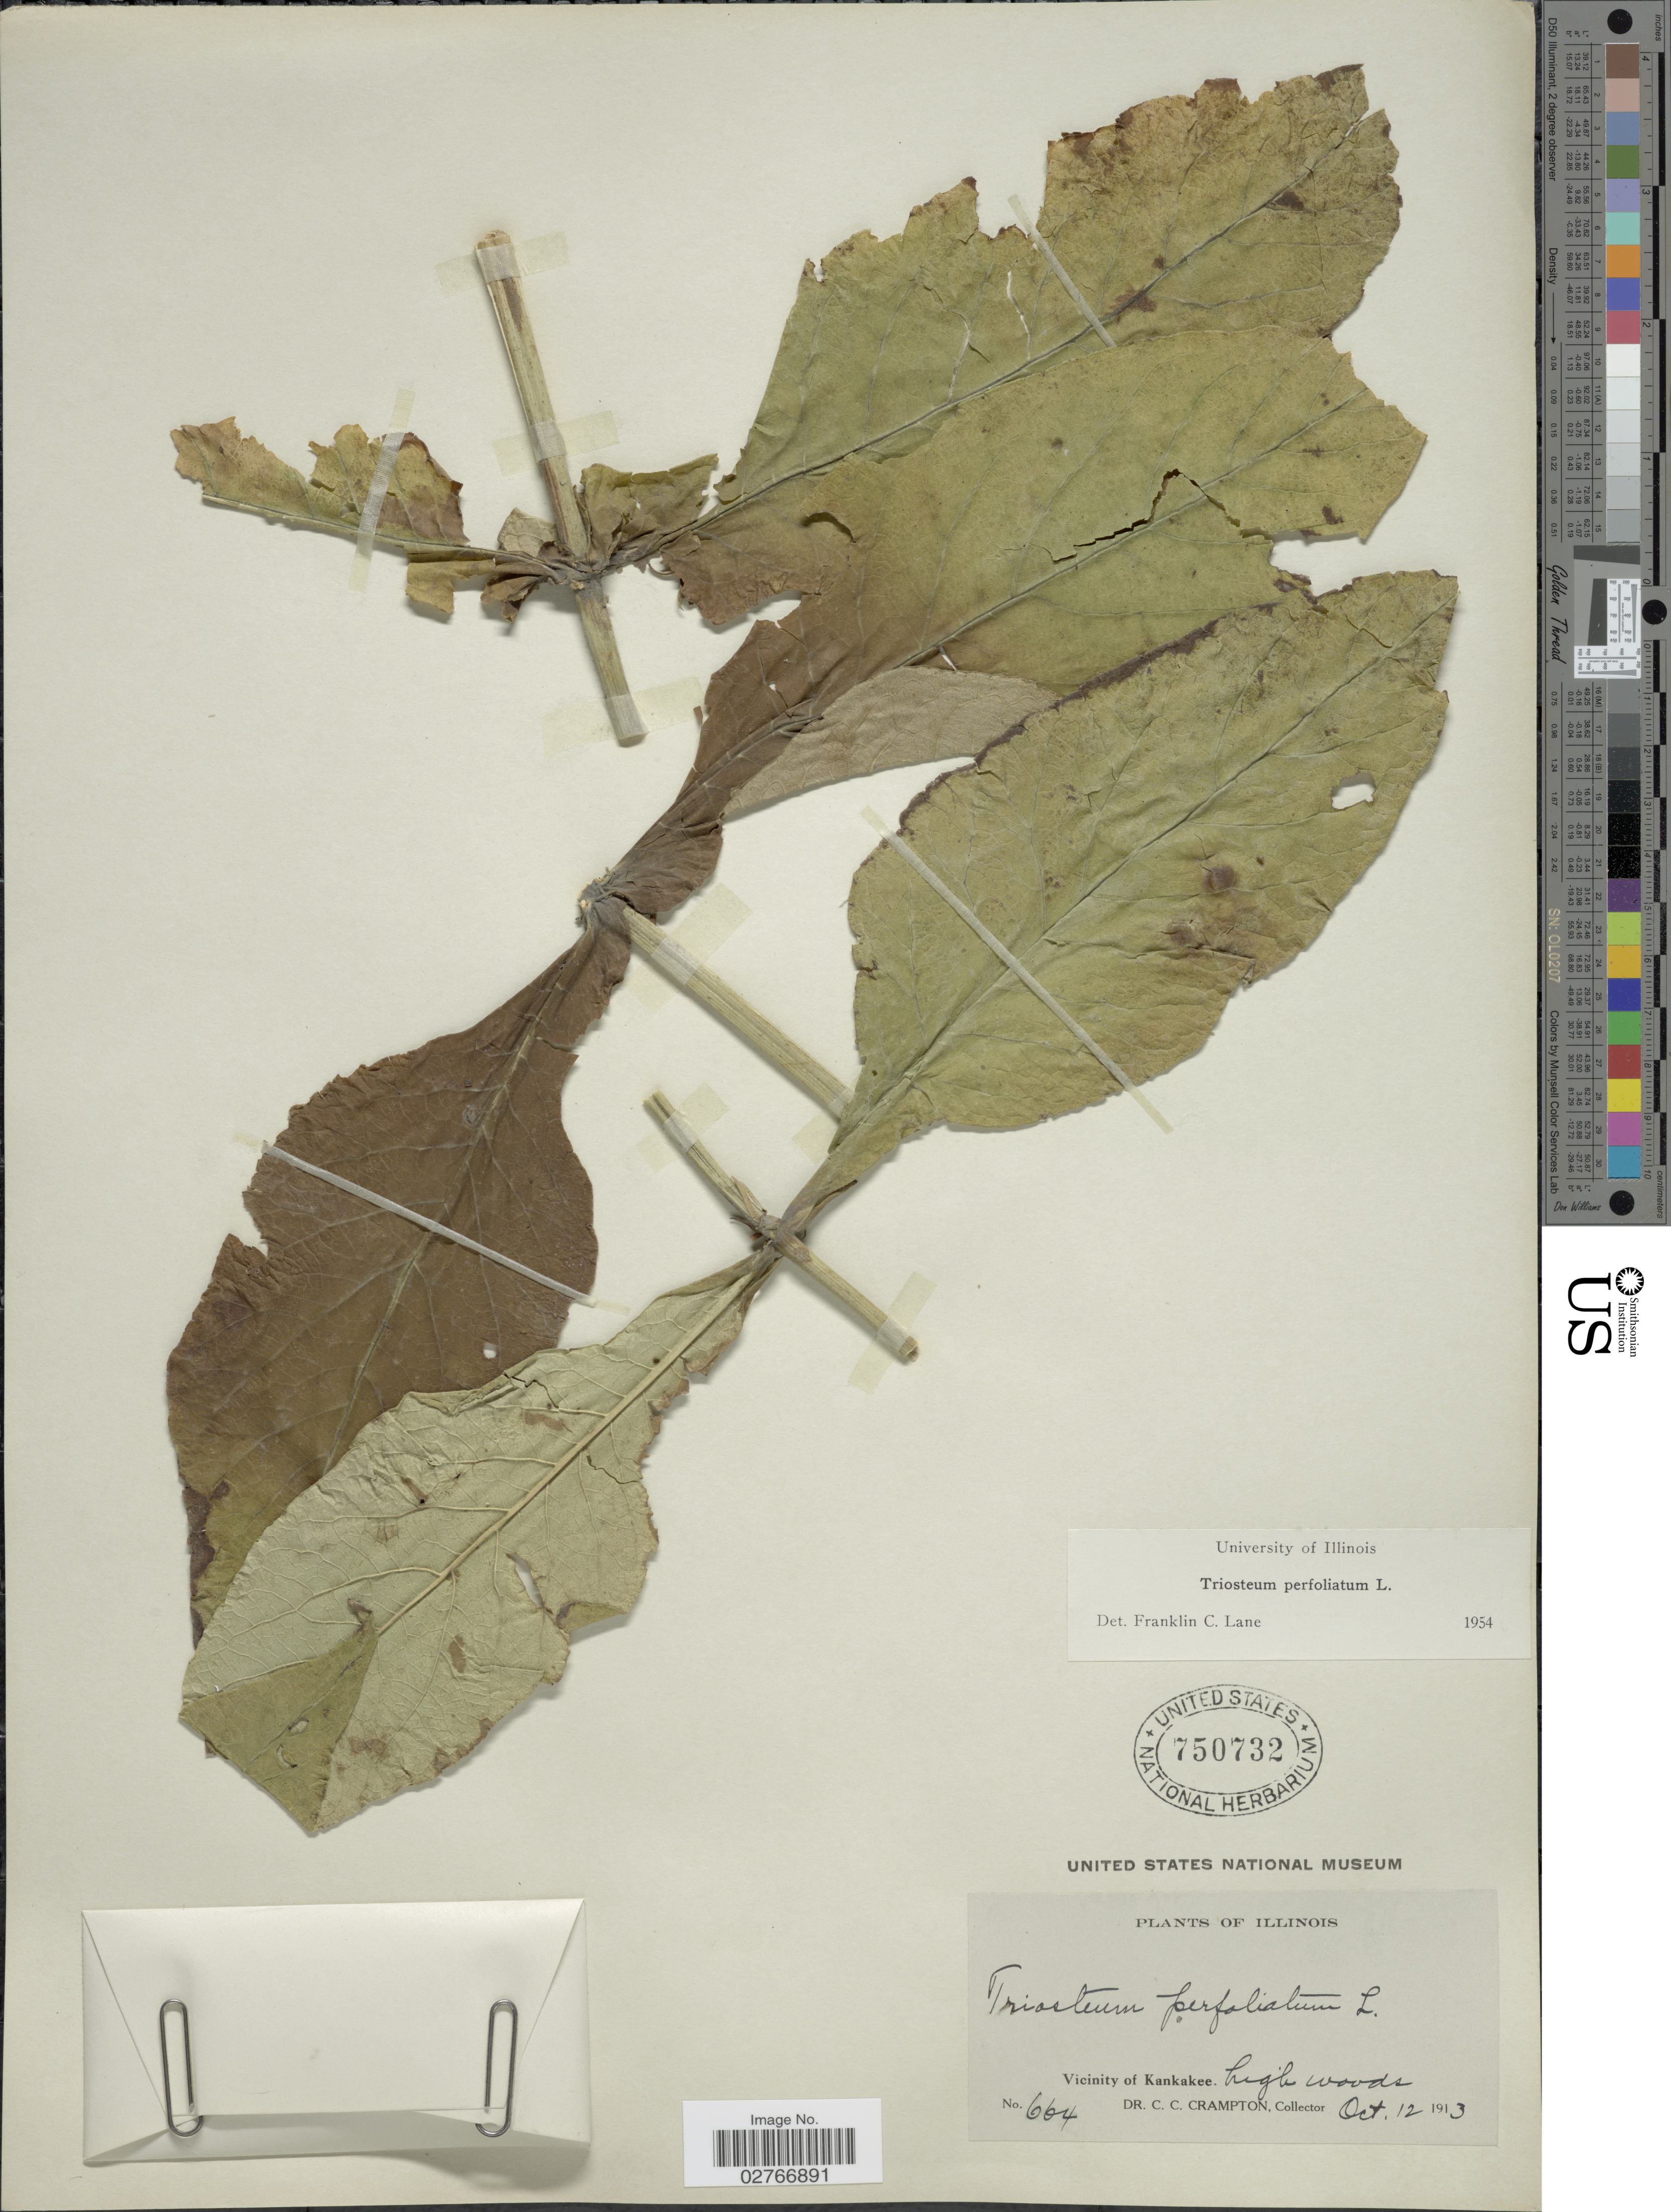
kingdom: Plantae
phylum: Tracheophyta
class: Magnoliopsida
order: Dipsacales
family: Caprifoliaceae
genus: Triosteum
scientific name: Triosteum perfoliatum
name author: L.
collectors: C. Crampton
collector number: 664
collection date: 1913-10-12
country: United States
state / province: Illinois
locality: Vicinity of Kankakee.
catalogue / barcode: US 750732